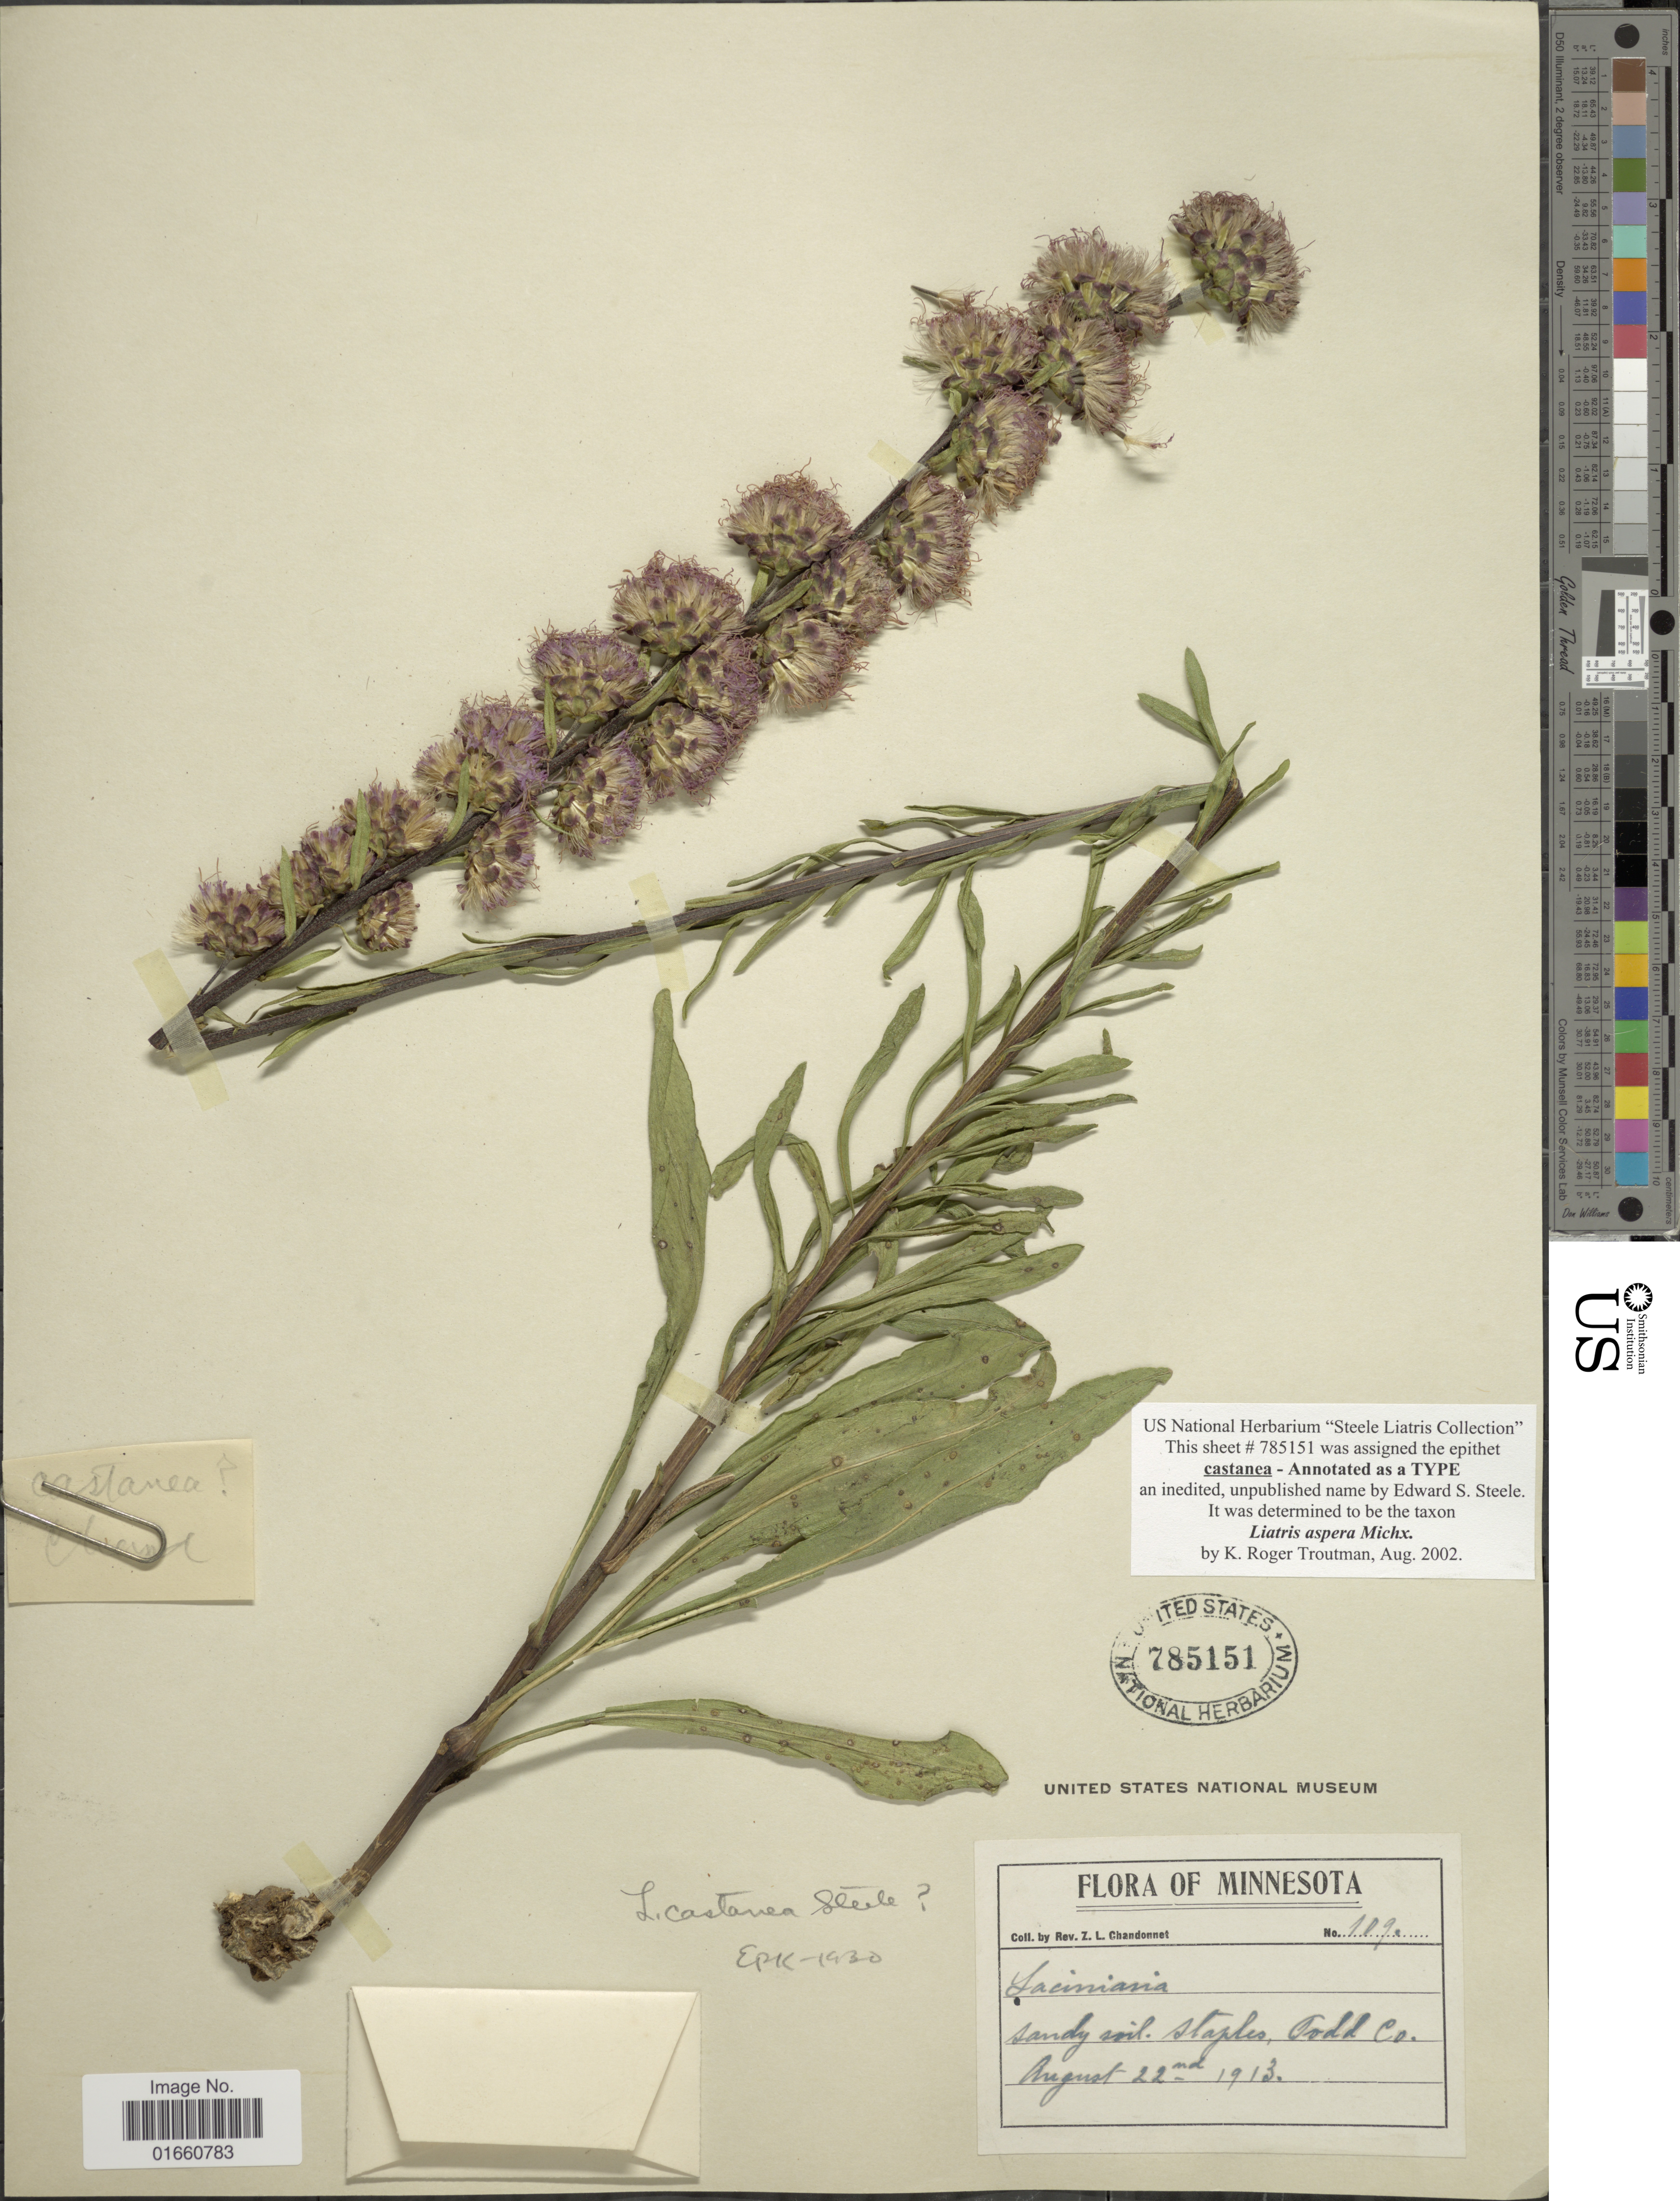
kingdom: Plantae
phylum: Tracheophyta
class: Magnoliopsida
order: Asterales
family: Asteraceae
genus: Liatris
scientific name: Liatris aspera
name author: Michx.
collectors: Z. Chandonnet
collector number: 109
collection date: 1913-08-22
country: United States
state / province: Minnesota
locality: Staples, Todd. Co.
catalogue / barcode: US 785151